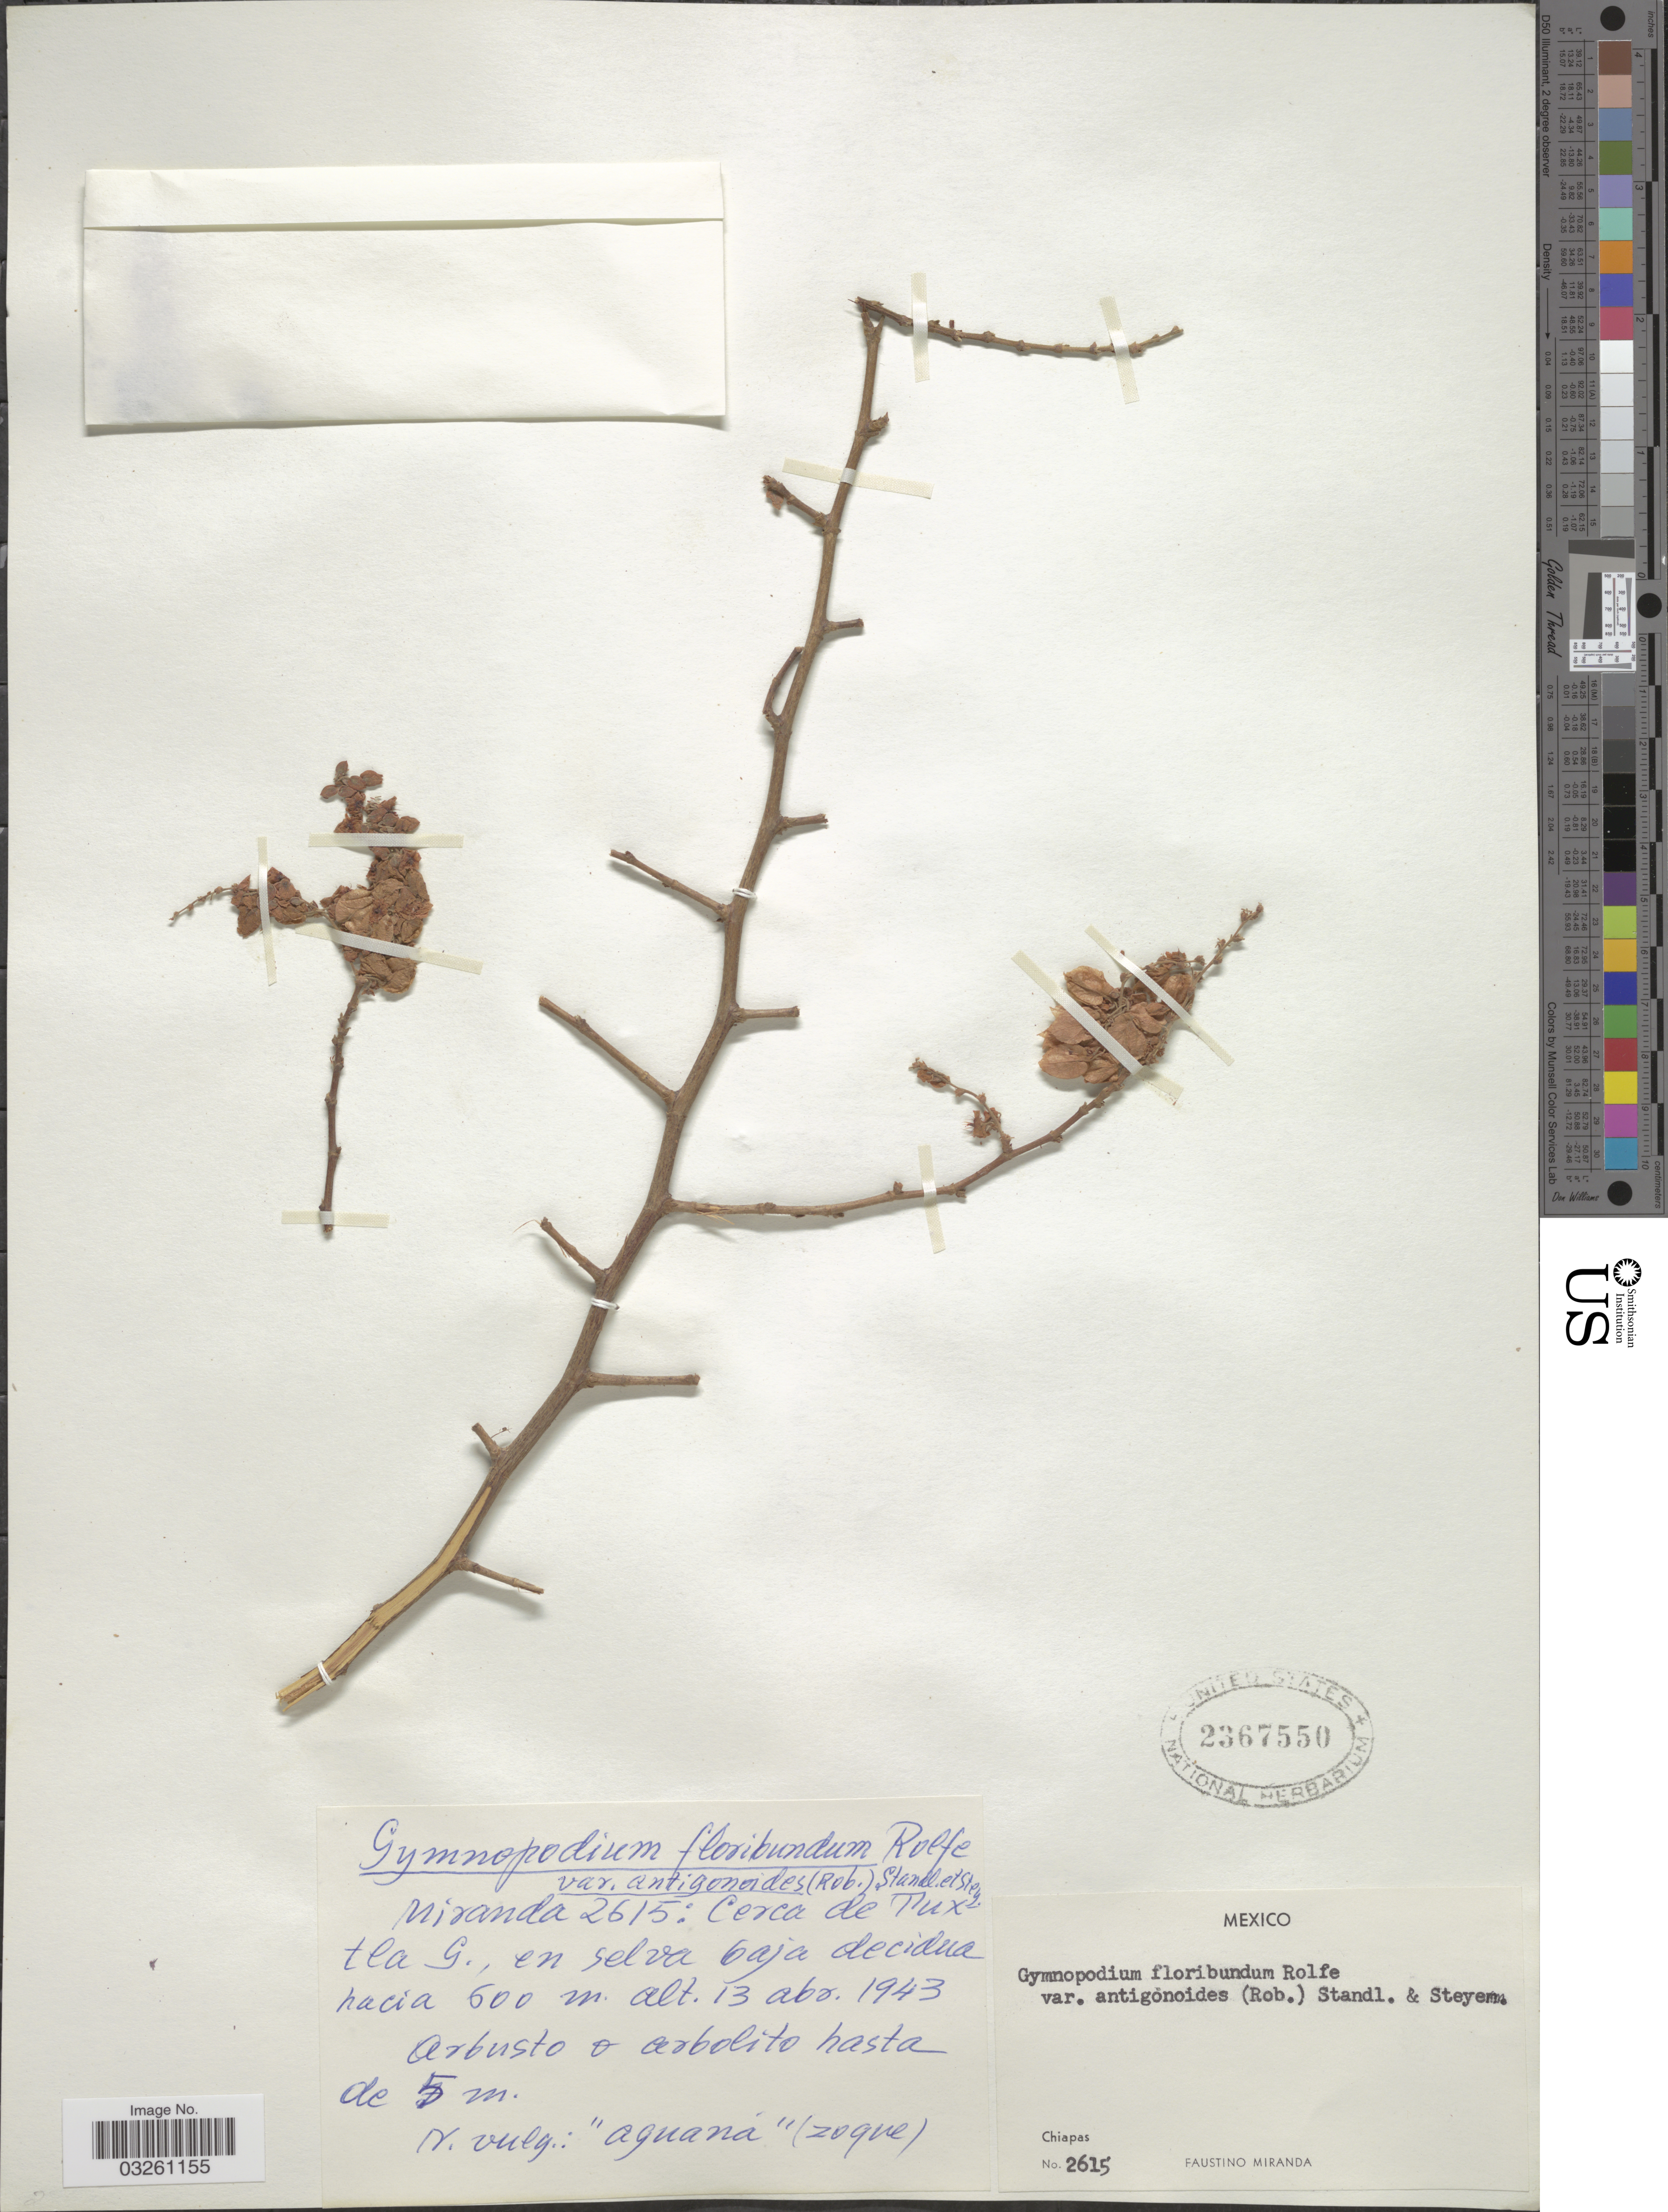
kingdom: Plantae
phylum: Tracheophyta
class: Magnoliopsida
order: Caryophyllales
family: Polygonaceae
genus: Gymnopodium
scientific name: Gymnopodium floribundum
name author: Rolfe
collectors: F. Miranda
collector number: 2615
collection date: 1943-04-13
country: Mexico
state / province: Chiapas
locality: Cerca de Tluxtla G.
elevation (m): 600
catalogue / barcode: US 2367550